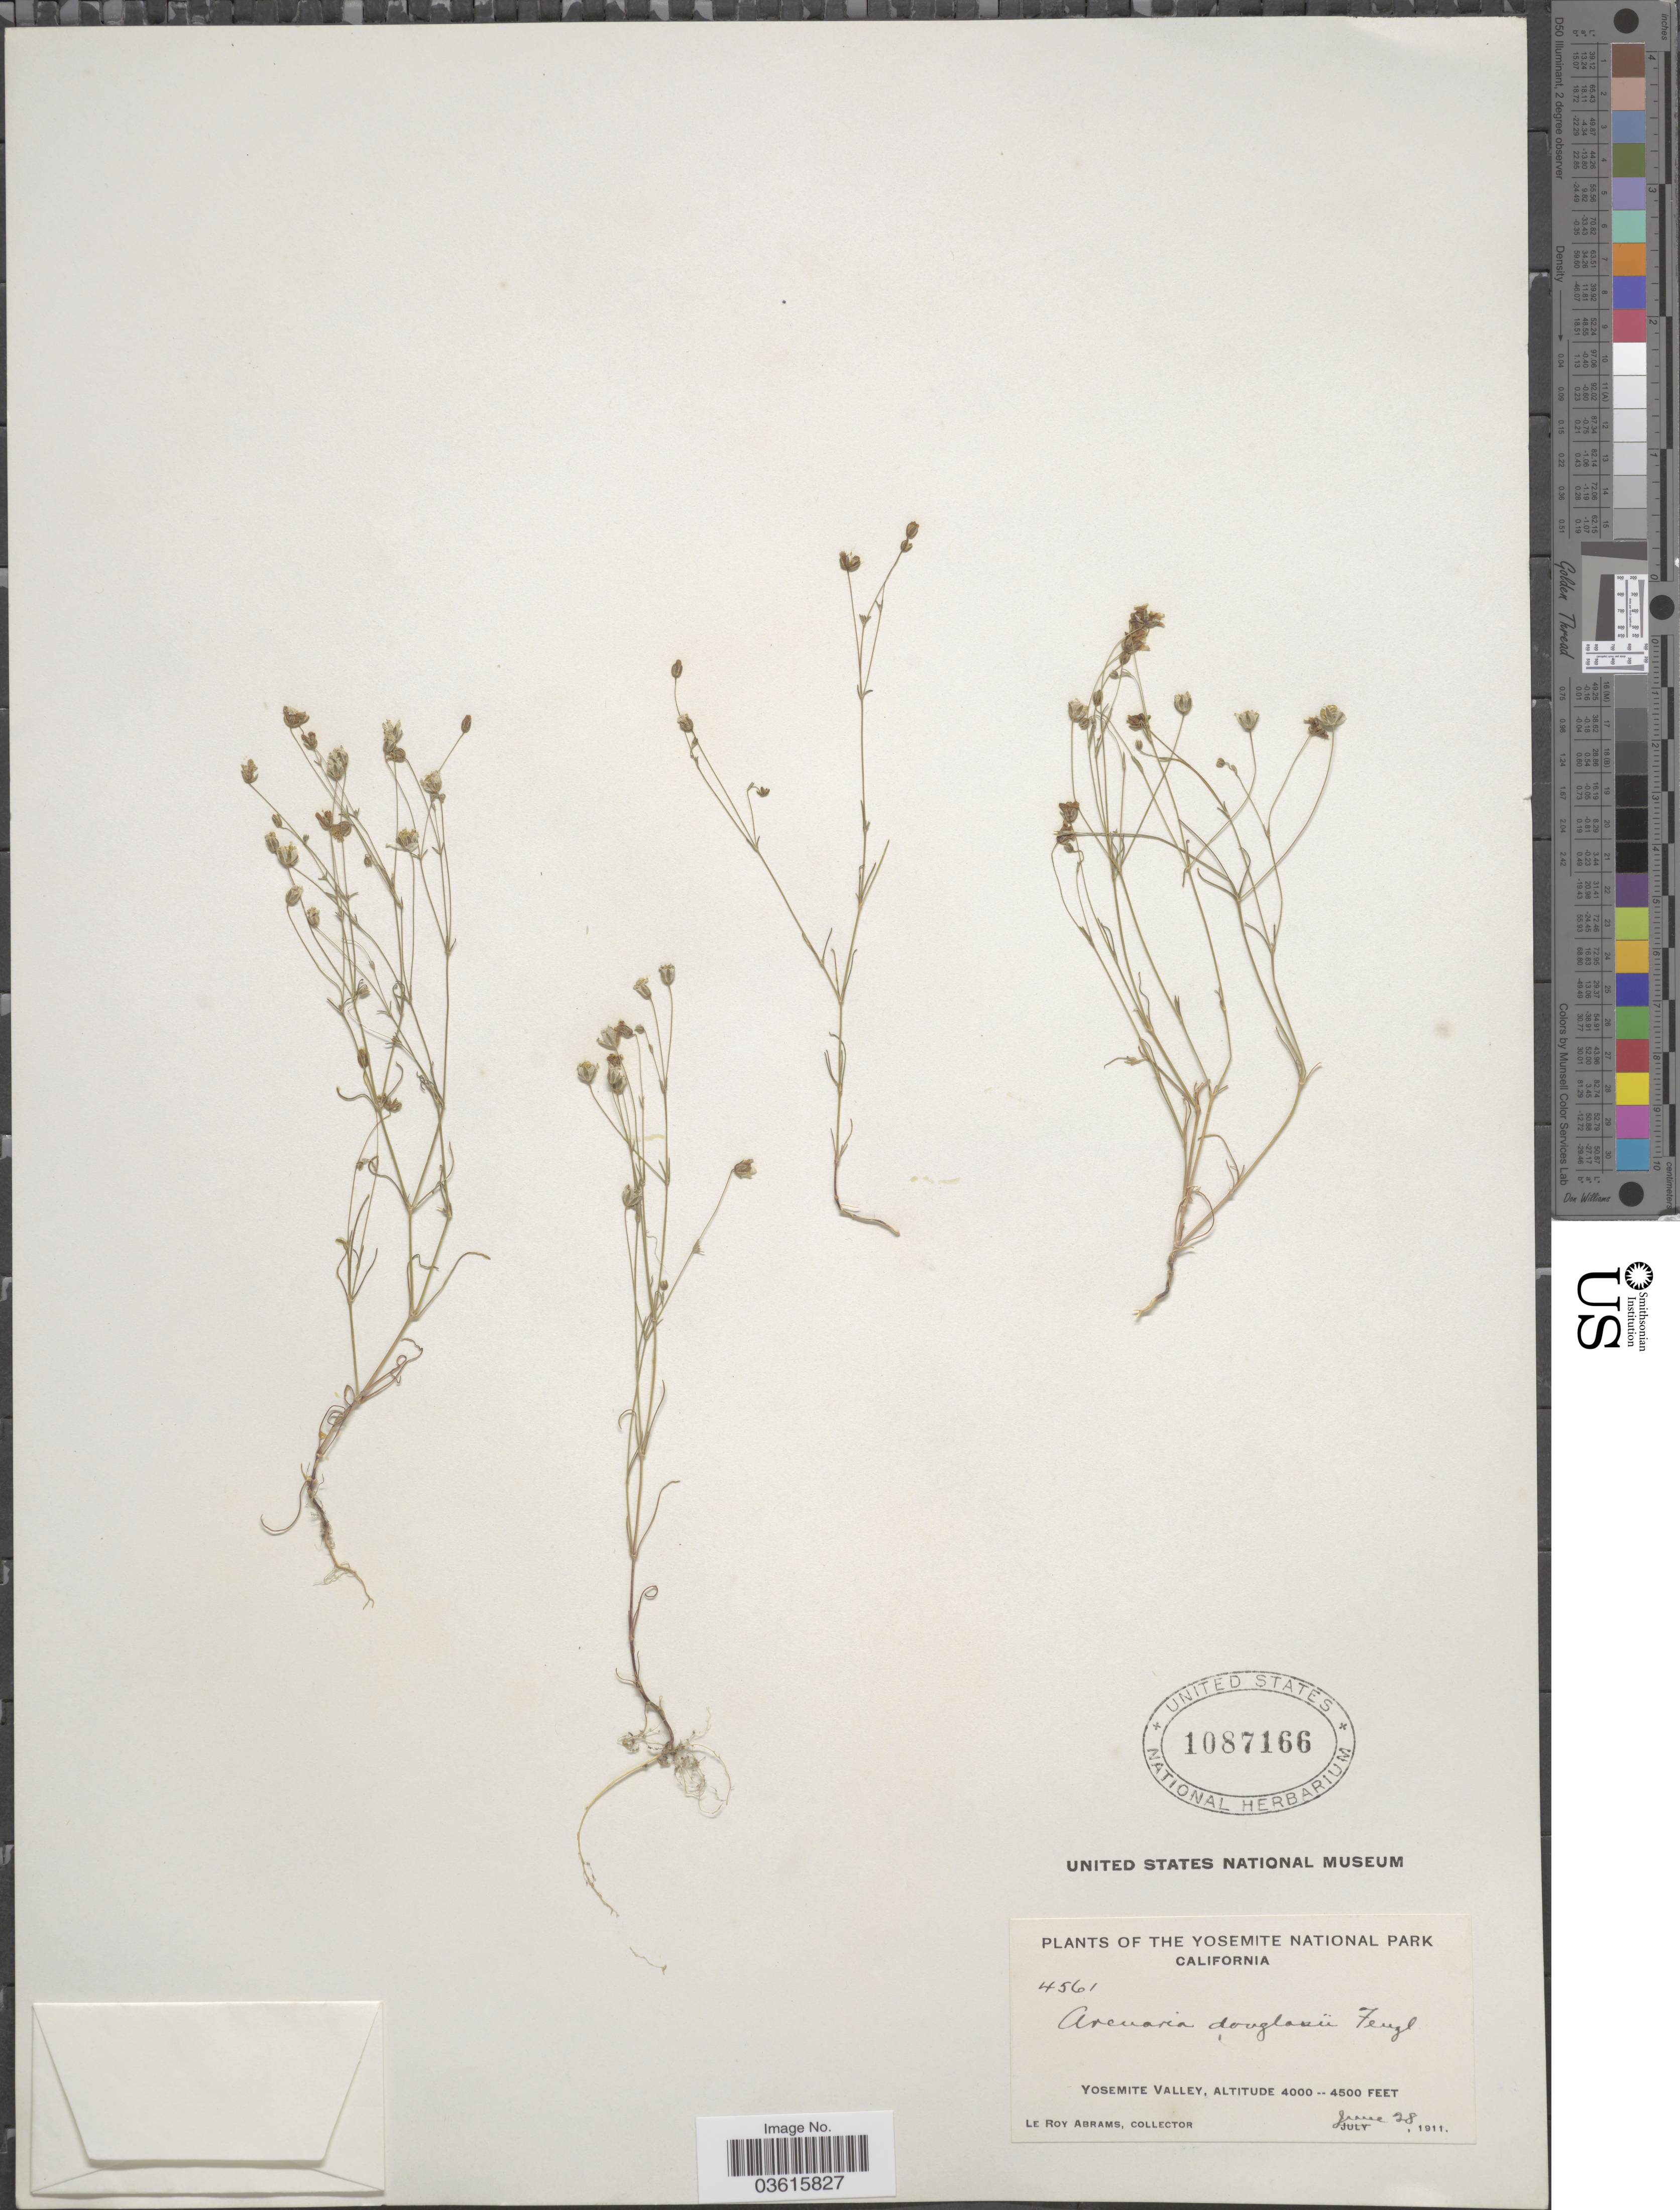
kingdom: Plantae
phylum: Tracheophyta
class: Magnoliopsida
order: Caryophyllales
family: Caryophyllaceae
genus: Minuartia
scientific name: Minuartia douglasii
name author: Mattf.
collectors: L. Abrams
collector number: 4561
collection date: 1911-06-28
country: United States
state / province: California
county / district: Mariposa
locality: The Yosemite National Park. Yosemite Valley.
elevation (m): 1219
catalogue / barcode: US 1087166